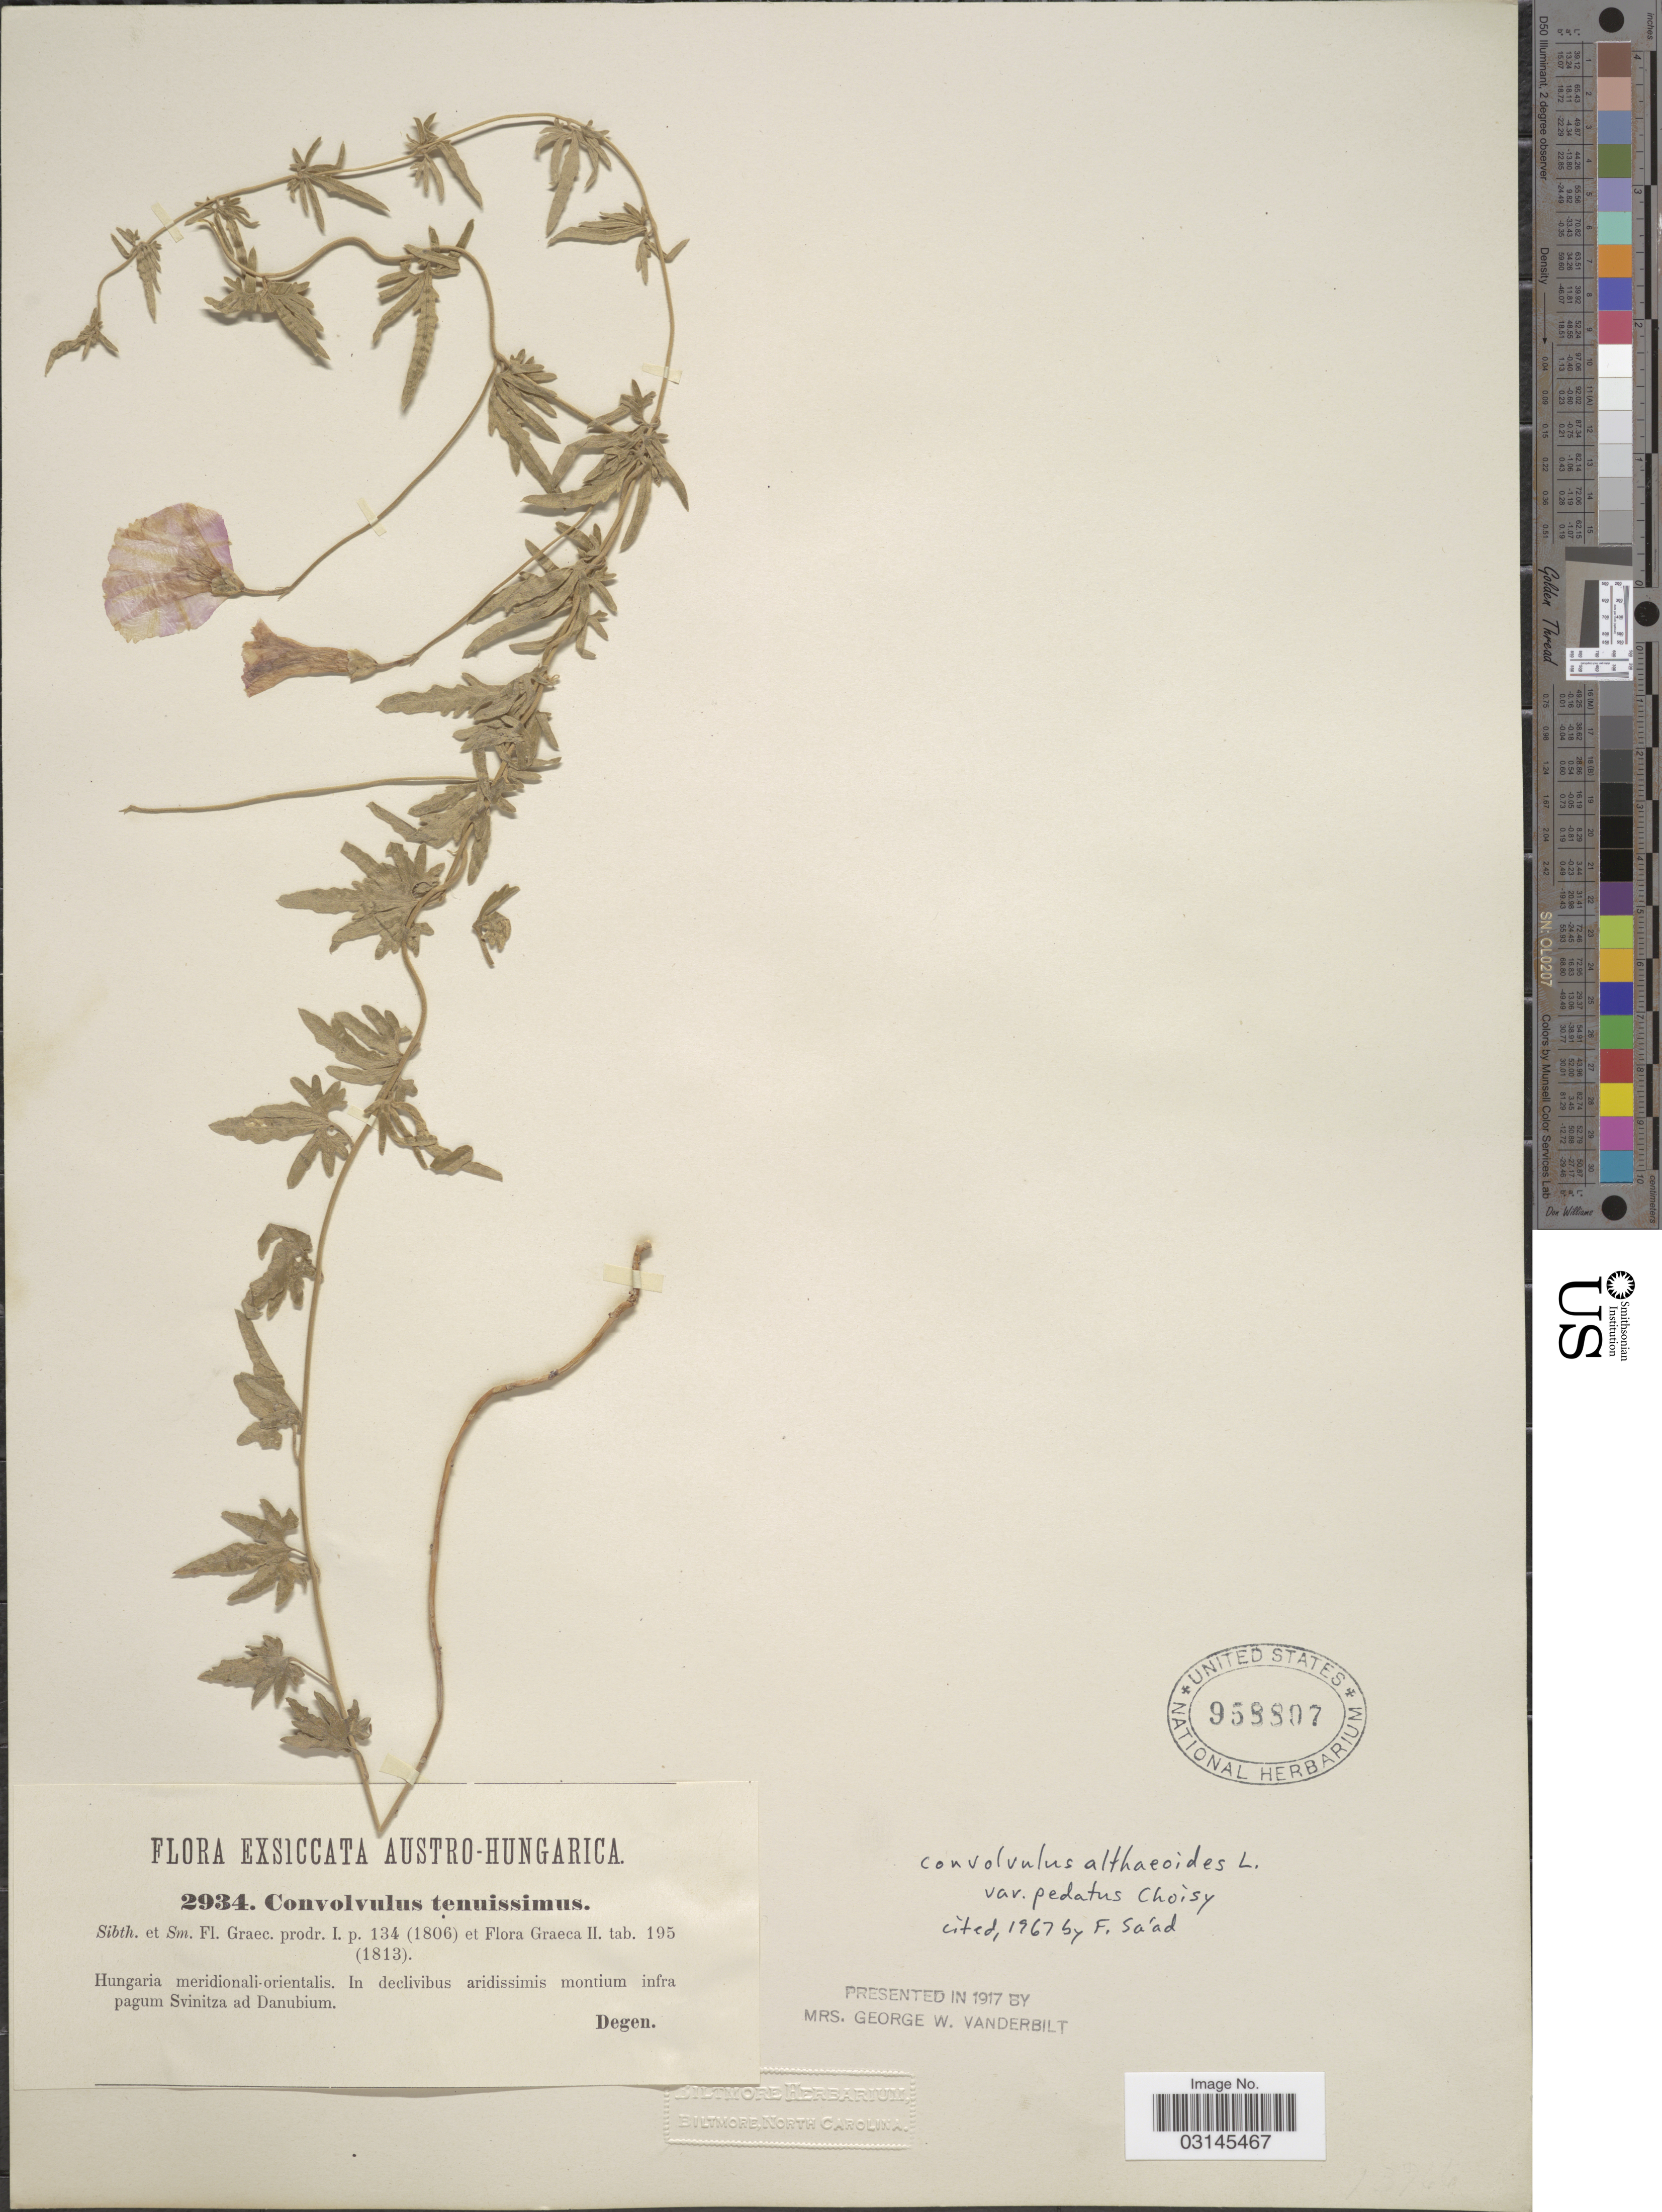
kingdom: Plantae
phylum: Tracheophyta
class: Magnoliopsida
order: Solanales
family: Convolvulaceae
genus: Convolvulus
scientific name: Convolvulus althaeoides var. pedatus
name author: Choisy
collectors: Degen.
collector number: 2934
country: Hungary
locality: Austro-Hungarica. Hungaria meridionali-orientalis. In declivibus aridissimis montium infra pagum Svinitza ad Danubium.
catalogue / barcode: US 958807